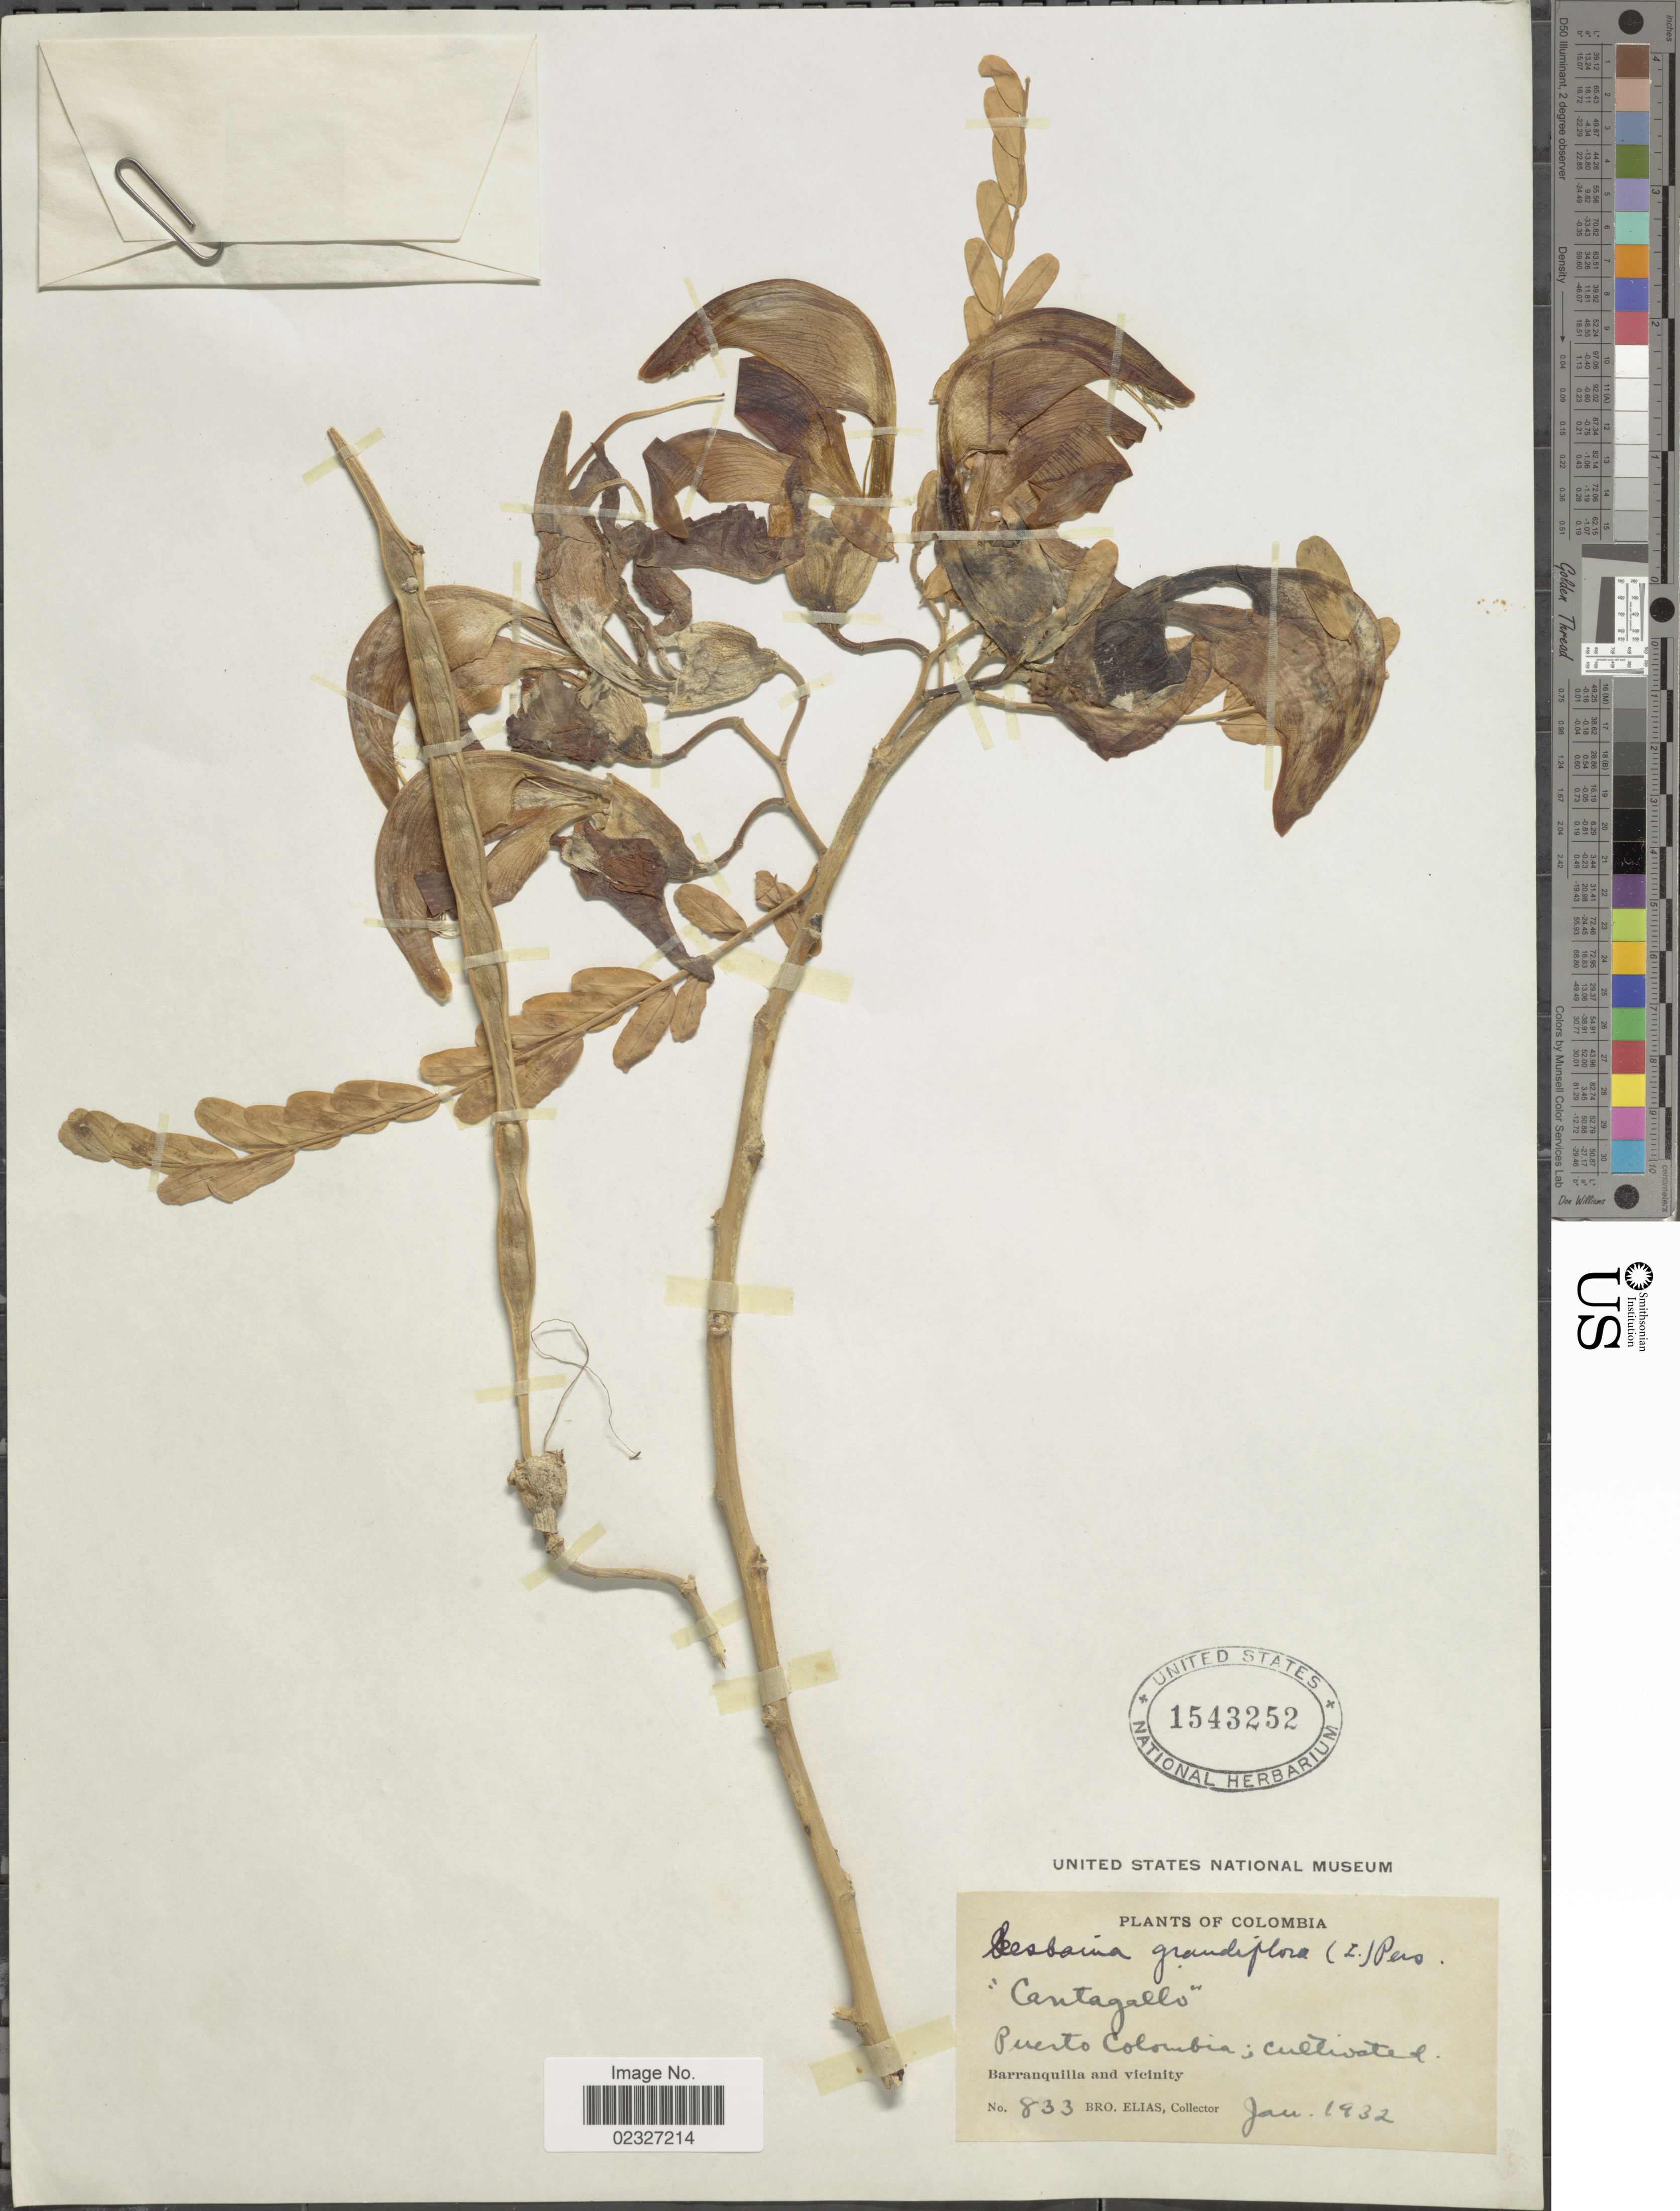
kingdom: Plantae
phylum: Tracheophyta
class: Magnoliopsida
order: Fabales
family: Fabaceae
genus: Sesbania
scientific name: Sesbania grandiflora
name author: (L.) Poir.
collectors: Bro. Elias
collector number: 833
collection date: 1932-01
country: Colombia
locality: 'Cartagallo' Puerto Colombia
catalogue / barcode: US 1543252